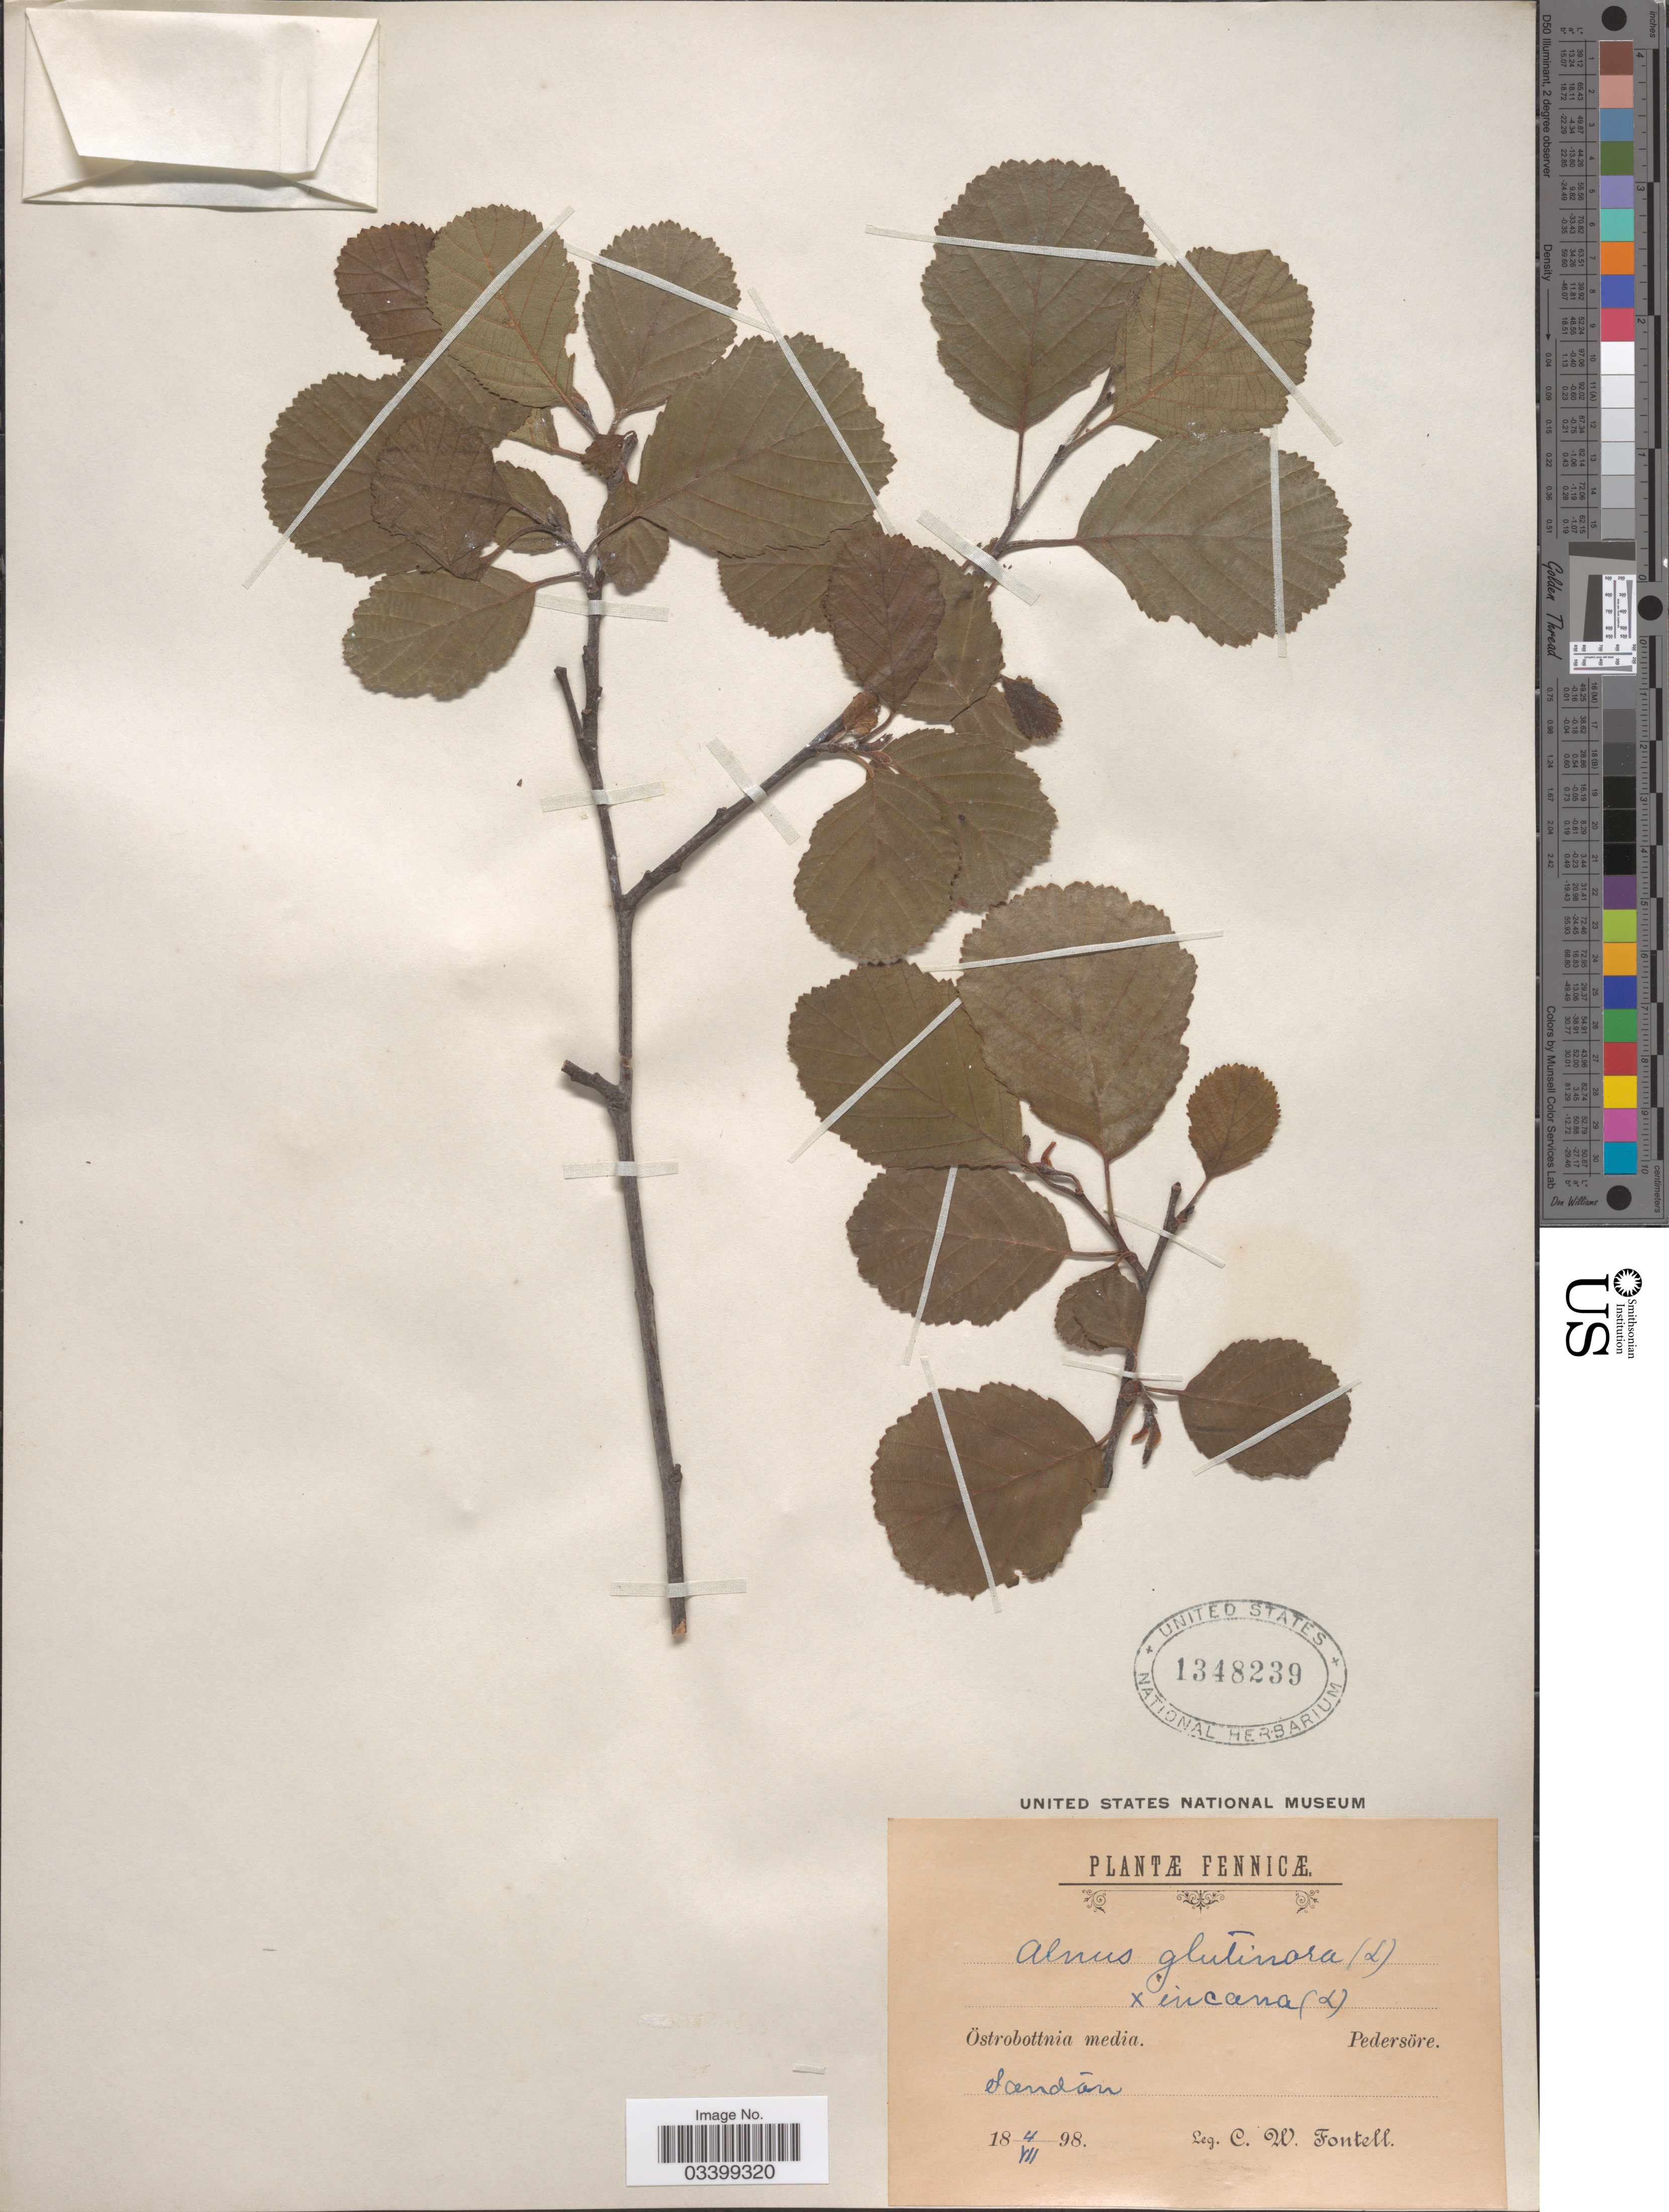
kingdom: Plantae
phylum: Tracheophyta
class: Magnoliopsida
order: Fagales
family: Betulaceae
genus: Alnus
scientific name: Alnus glutinosa x A. incana (L.) Moench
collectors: C. Fontell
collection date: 1898-07-04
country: Finland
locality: Östrobottnia media. Pedersöre. Sandān.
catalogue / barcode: US 1348239